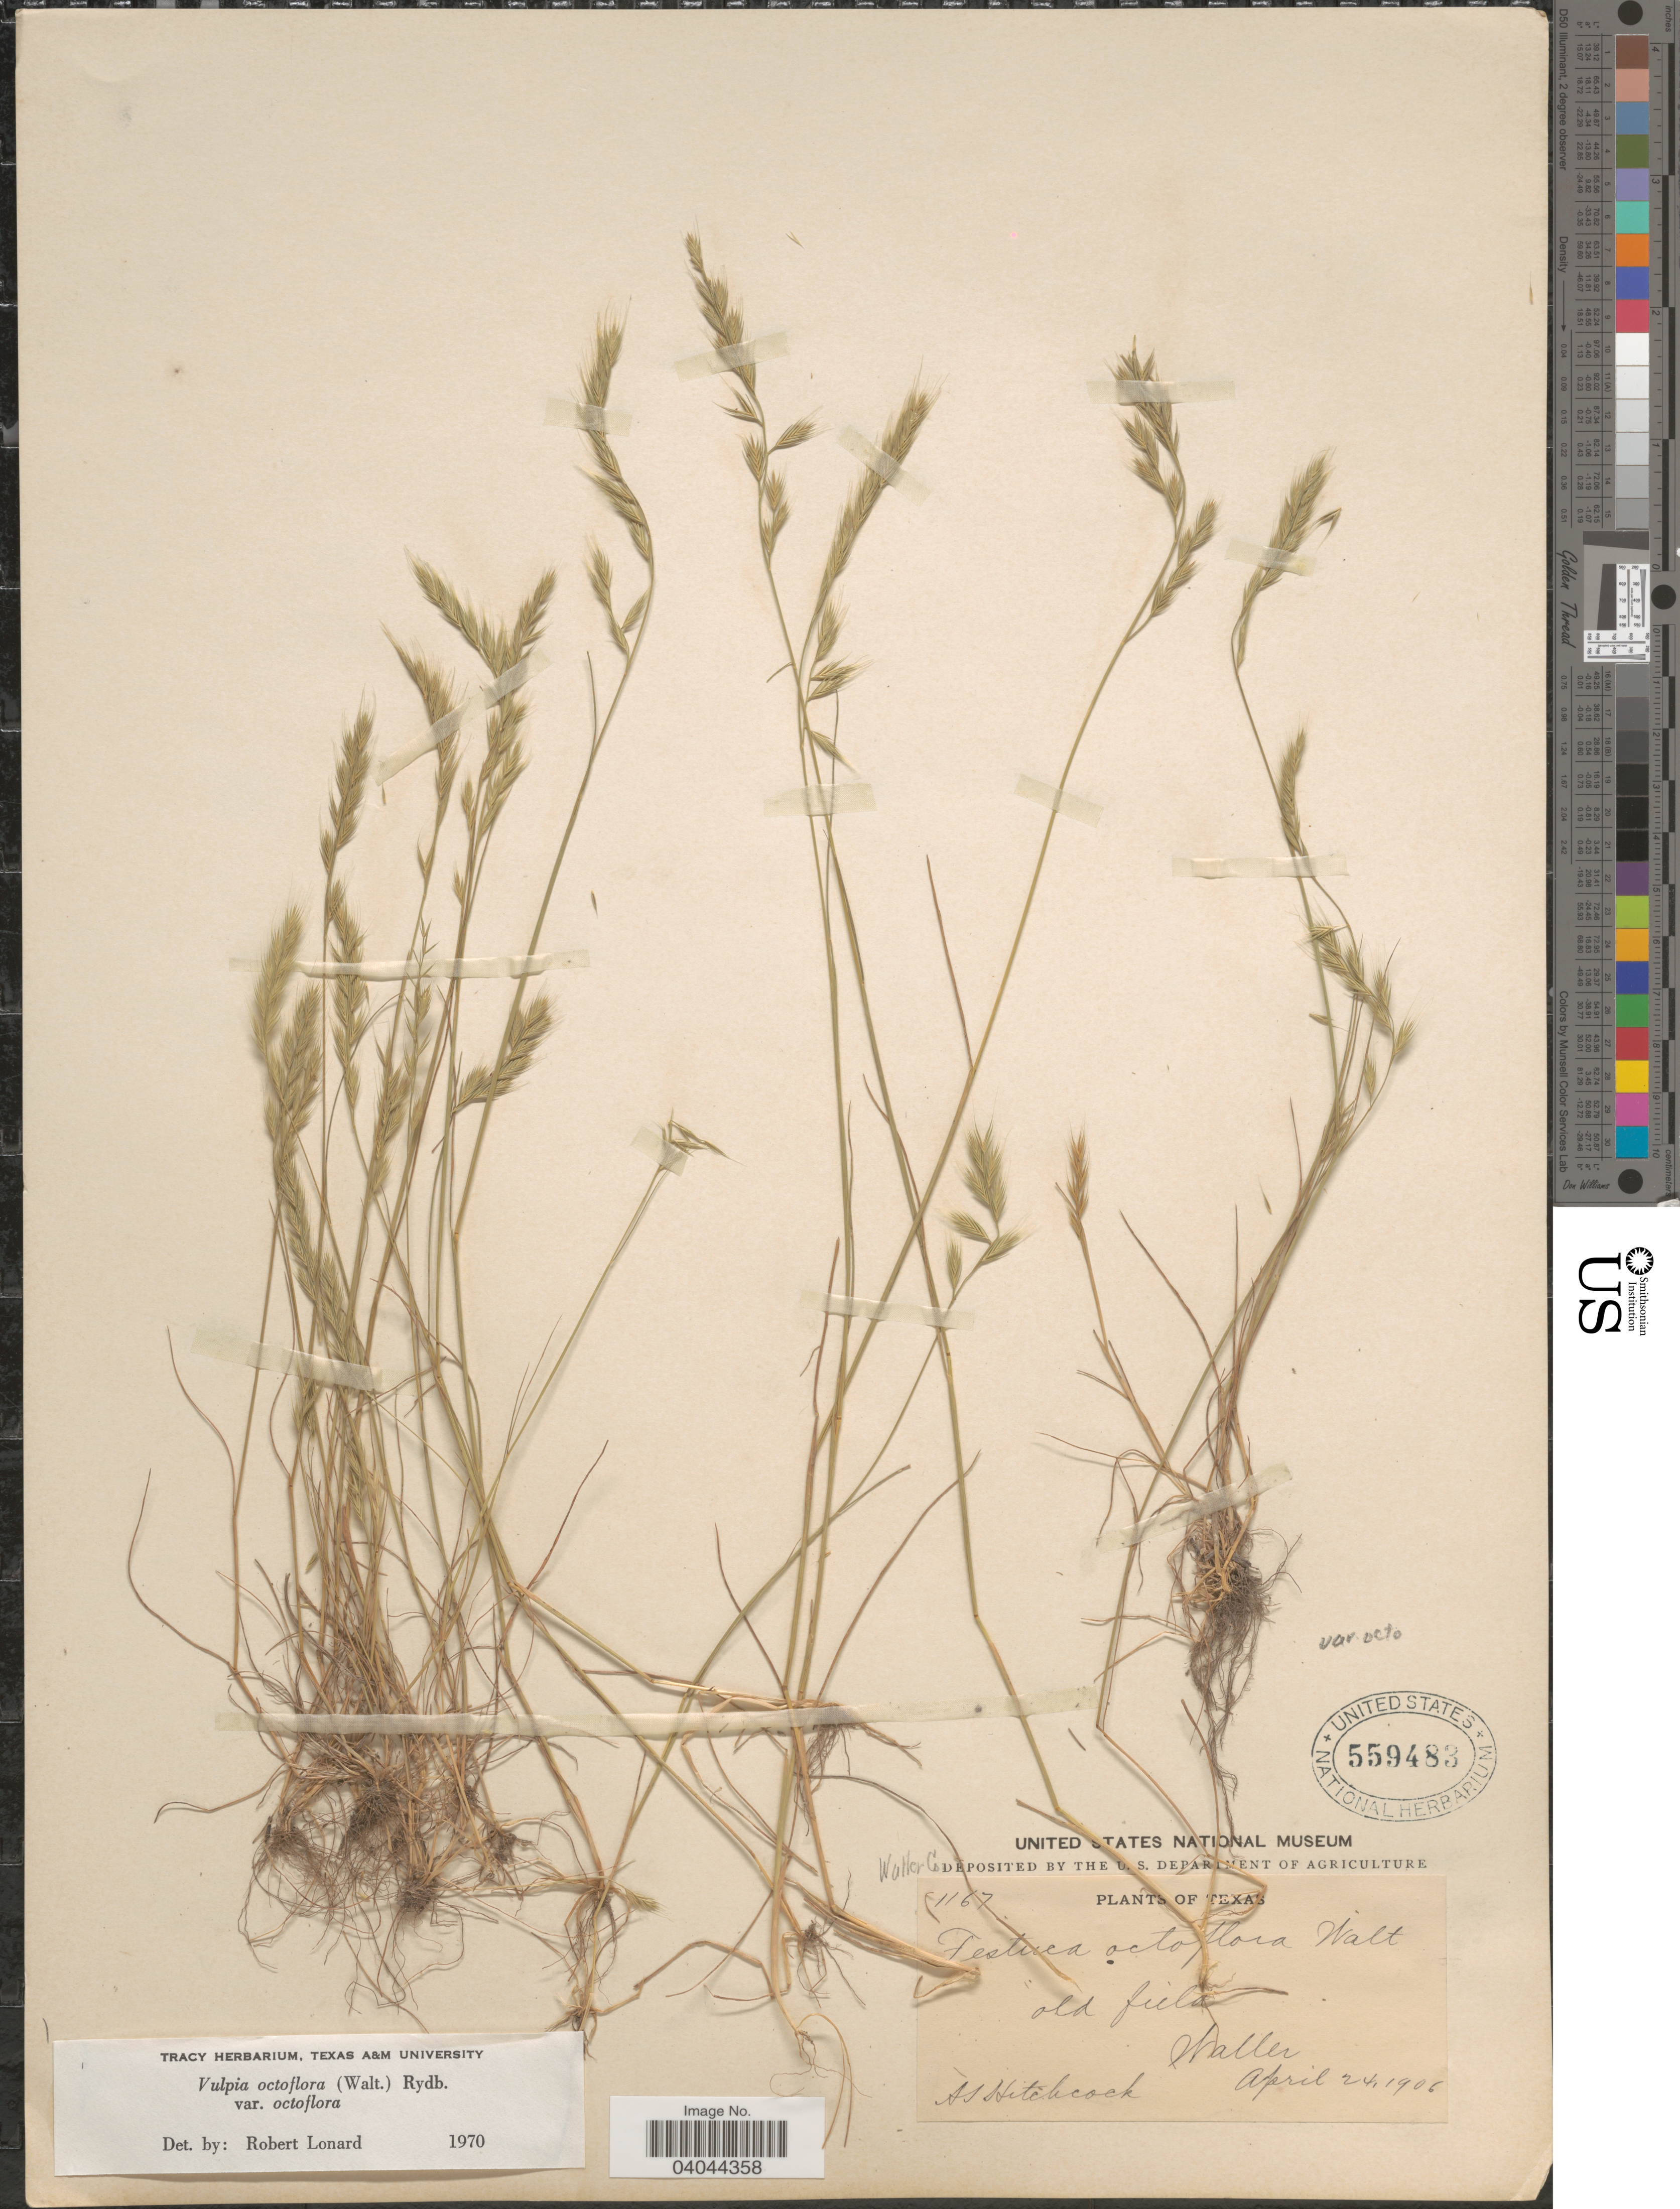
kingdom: Plantae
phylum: Tracheophyta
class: Liliopsida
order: Poales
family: Poaceae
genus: Festuca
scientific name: Festuca octoflora var. octoflora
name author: Walter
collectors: A. S. Hitchcock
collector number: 1167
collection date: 1906-04-24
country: United States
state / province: Texas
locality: Old field. Waller. Waller Co.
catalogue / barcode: US 559483